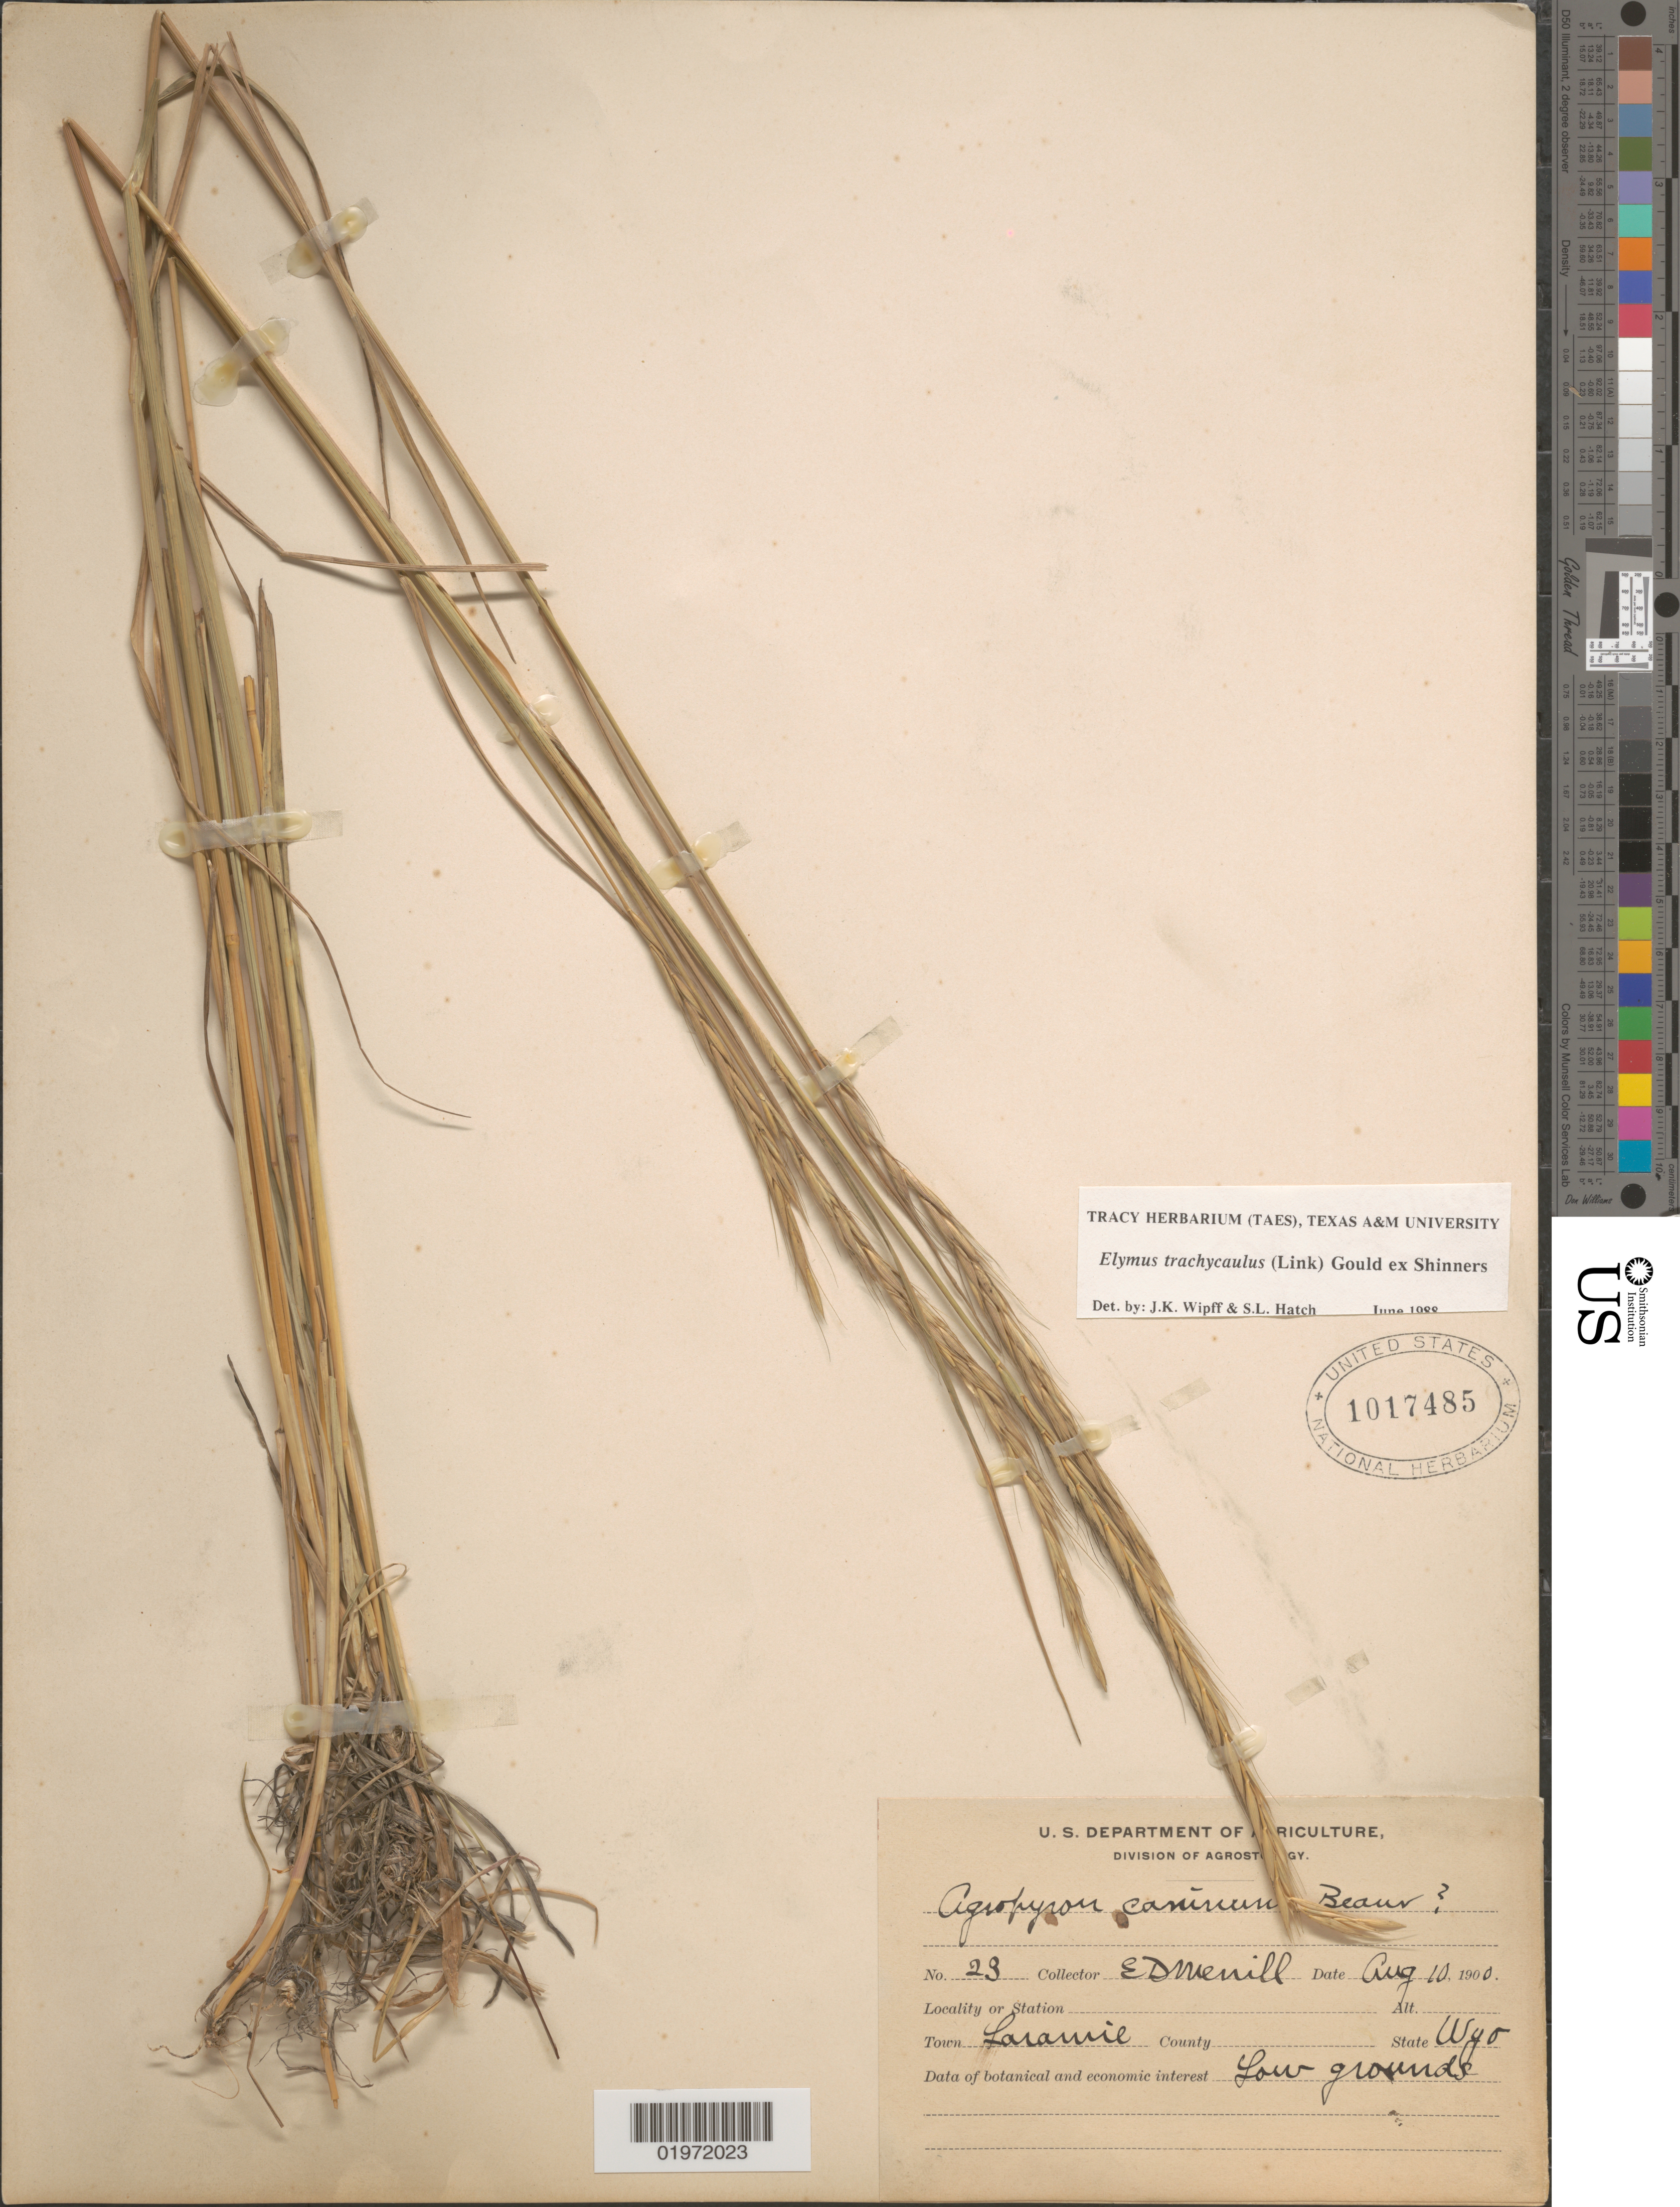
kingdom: Plantae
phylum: Tracheophyta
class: Liliopsida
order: Poales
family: Poaceae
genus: Elymus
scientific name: Elymus trachycaulus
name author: (Link) Gould ex Shinners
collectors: E. D. Merrill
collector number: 23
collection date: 1900-08-10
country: United States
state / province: Wyoming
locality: Town Laramie.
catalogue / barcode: US 1017485